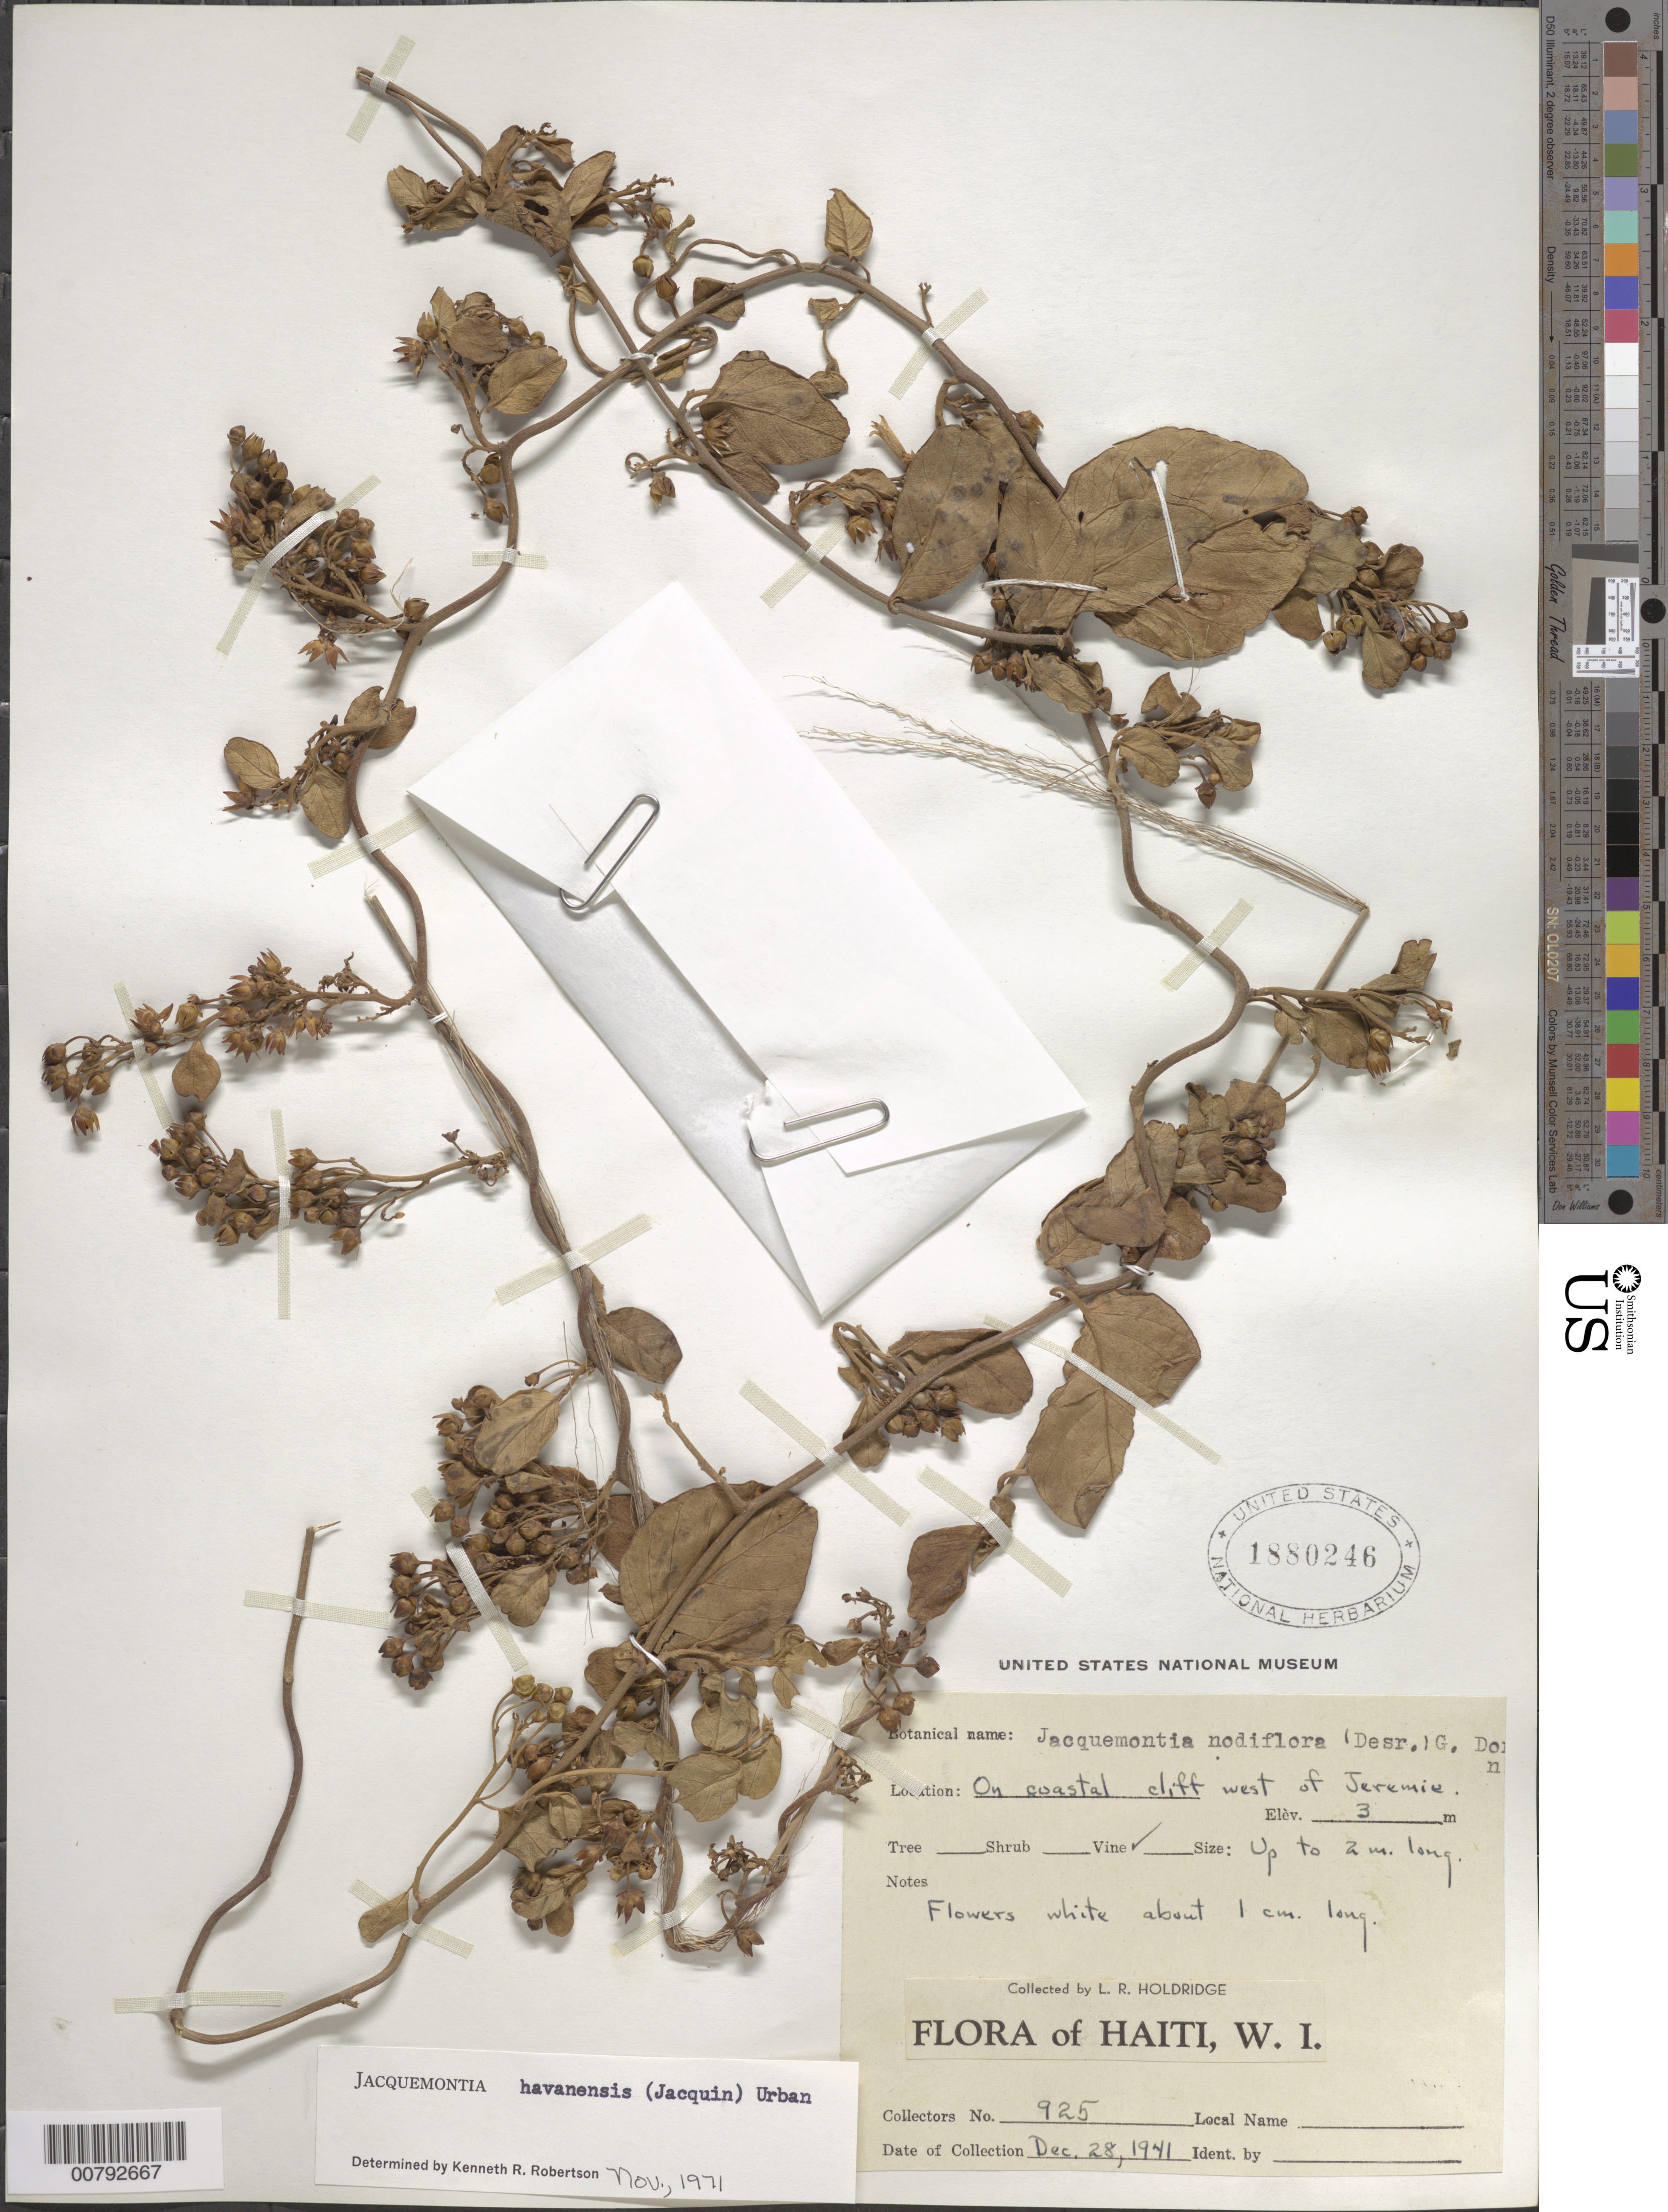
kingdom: Plantae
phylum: Tracheophyta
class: Magnoliopsida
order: Solanales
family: Convolvulaceae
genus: Jacquemontia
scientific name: Jacquemontia havanensis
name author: (Jacq.) Urb.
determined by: Robertson, K. R.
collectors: L. Holdridge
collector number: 925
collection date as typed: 28 Dec 1941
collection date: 1941-12-28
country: Haiti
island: Hispaniola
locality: On coastal cliff west of Jeremie.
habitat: On coastal cliff.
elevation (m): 3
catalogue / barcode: US 1880246